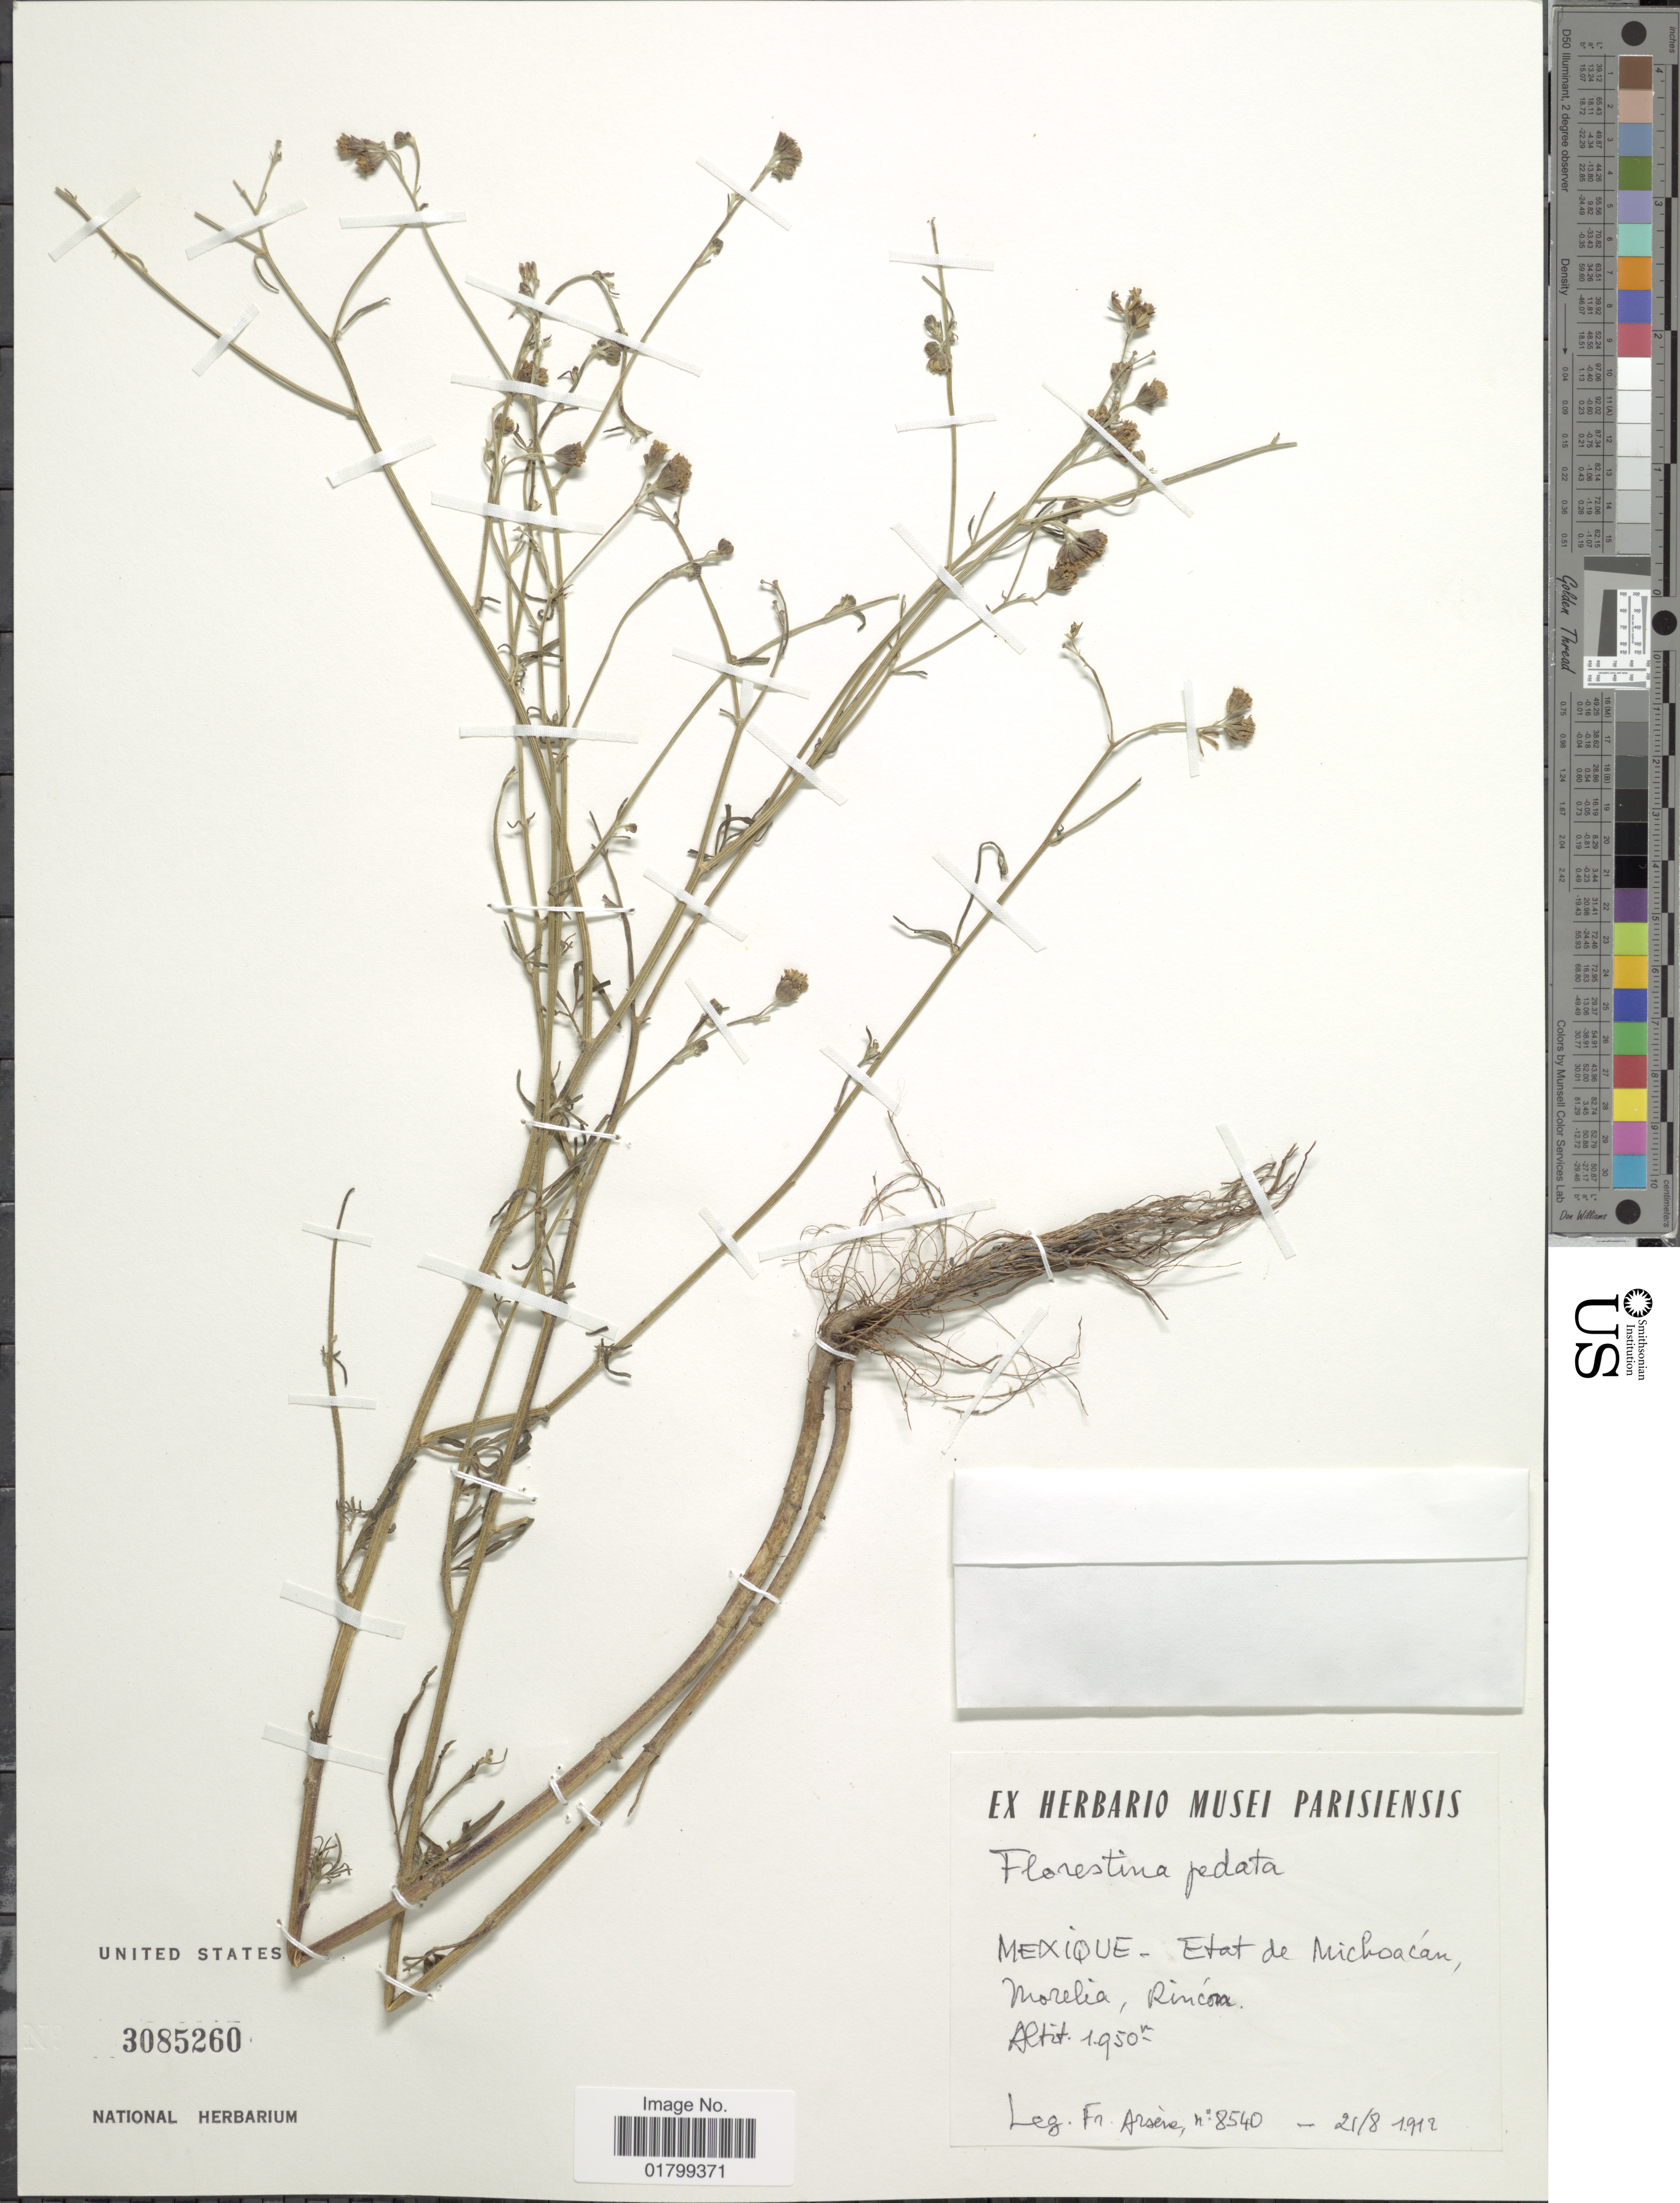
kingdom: Plantae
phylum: Tracheophyta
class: Magnoliopsida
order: Asterales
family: Asteraceae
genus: Florestina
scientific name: Florestina pedata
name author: (Cav.) Cass.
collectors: F. Arsène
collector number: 8540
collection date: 1912-08-21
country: Mexico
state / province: Michoacán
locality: Mexique, Morelia, Rincon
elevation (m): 1950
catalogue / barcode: US 3085260